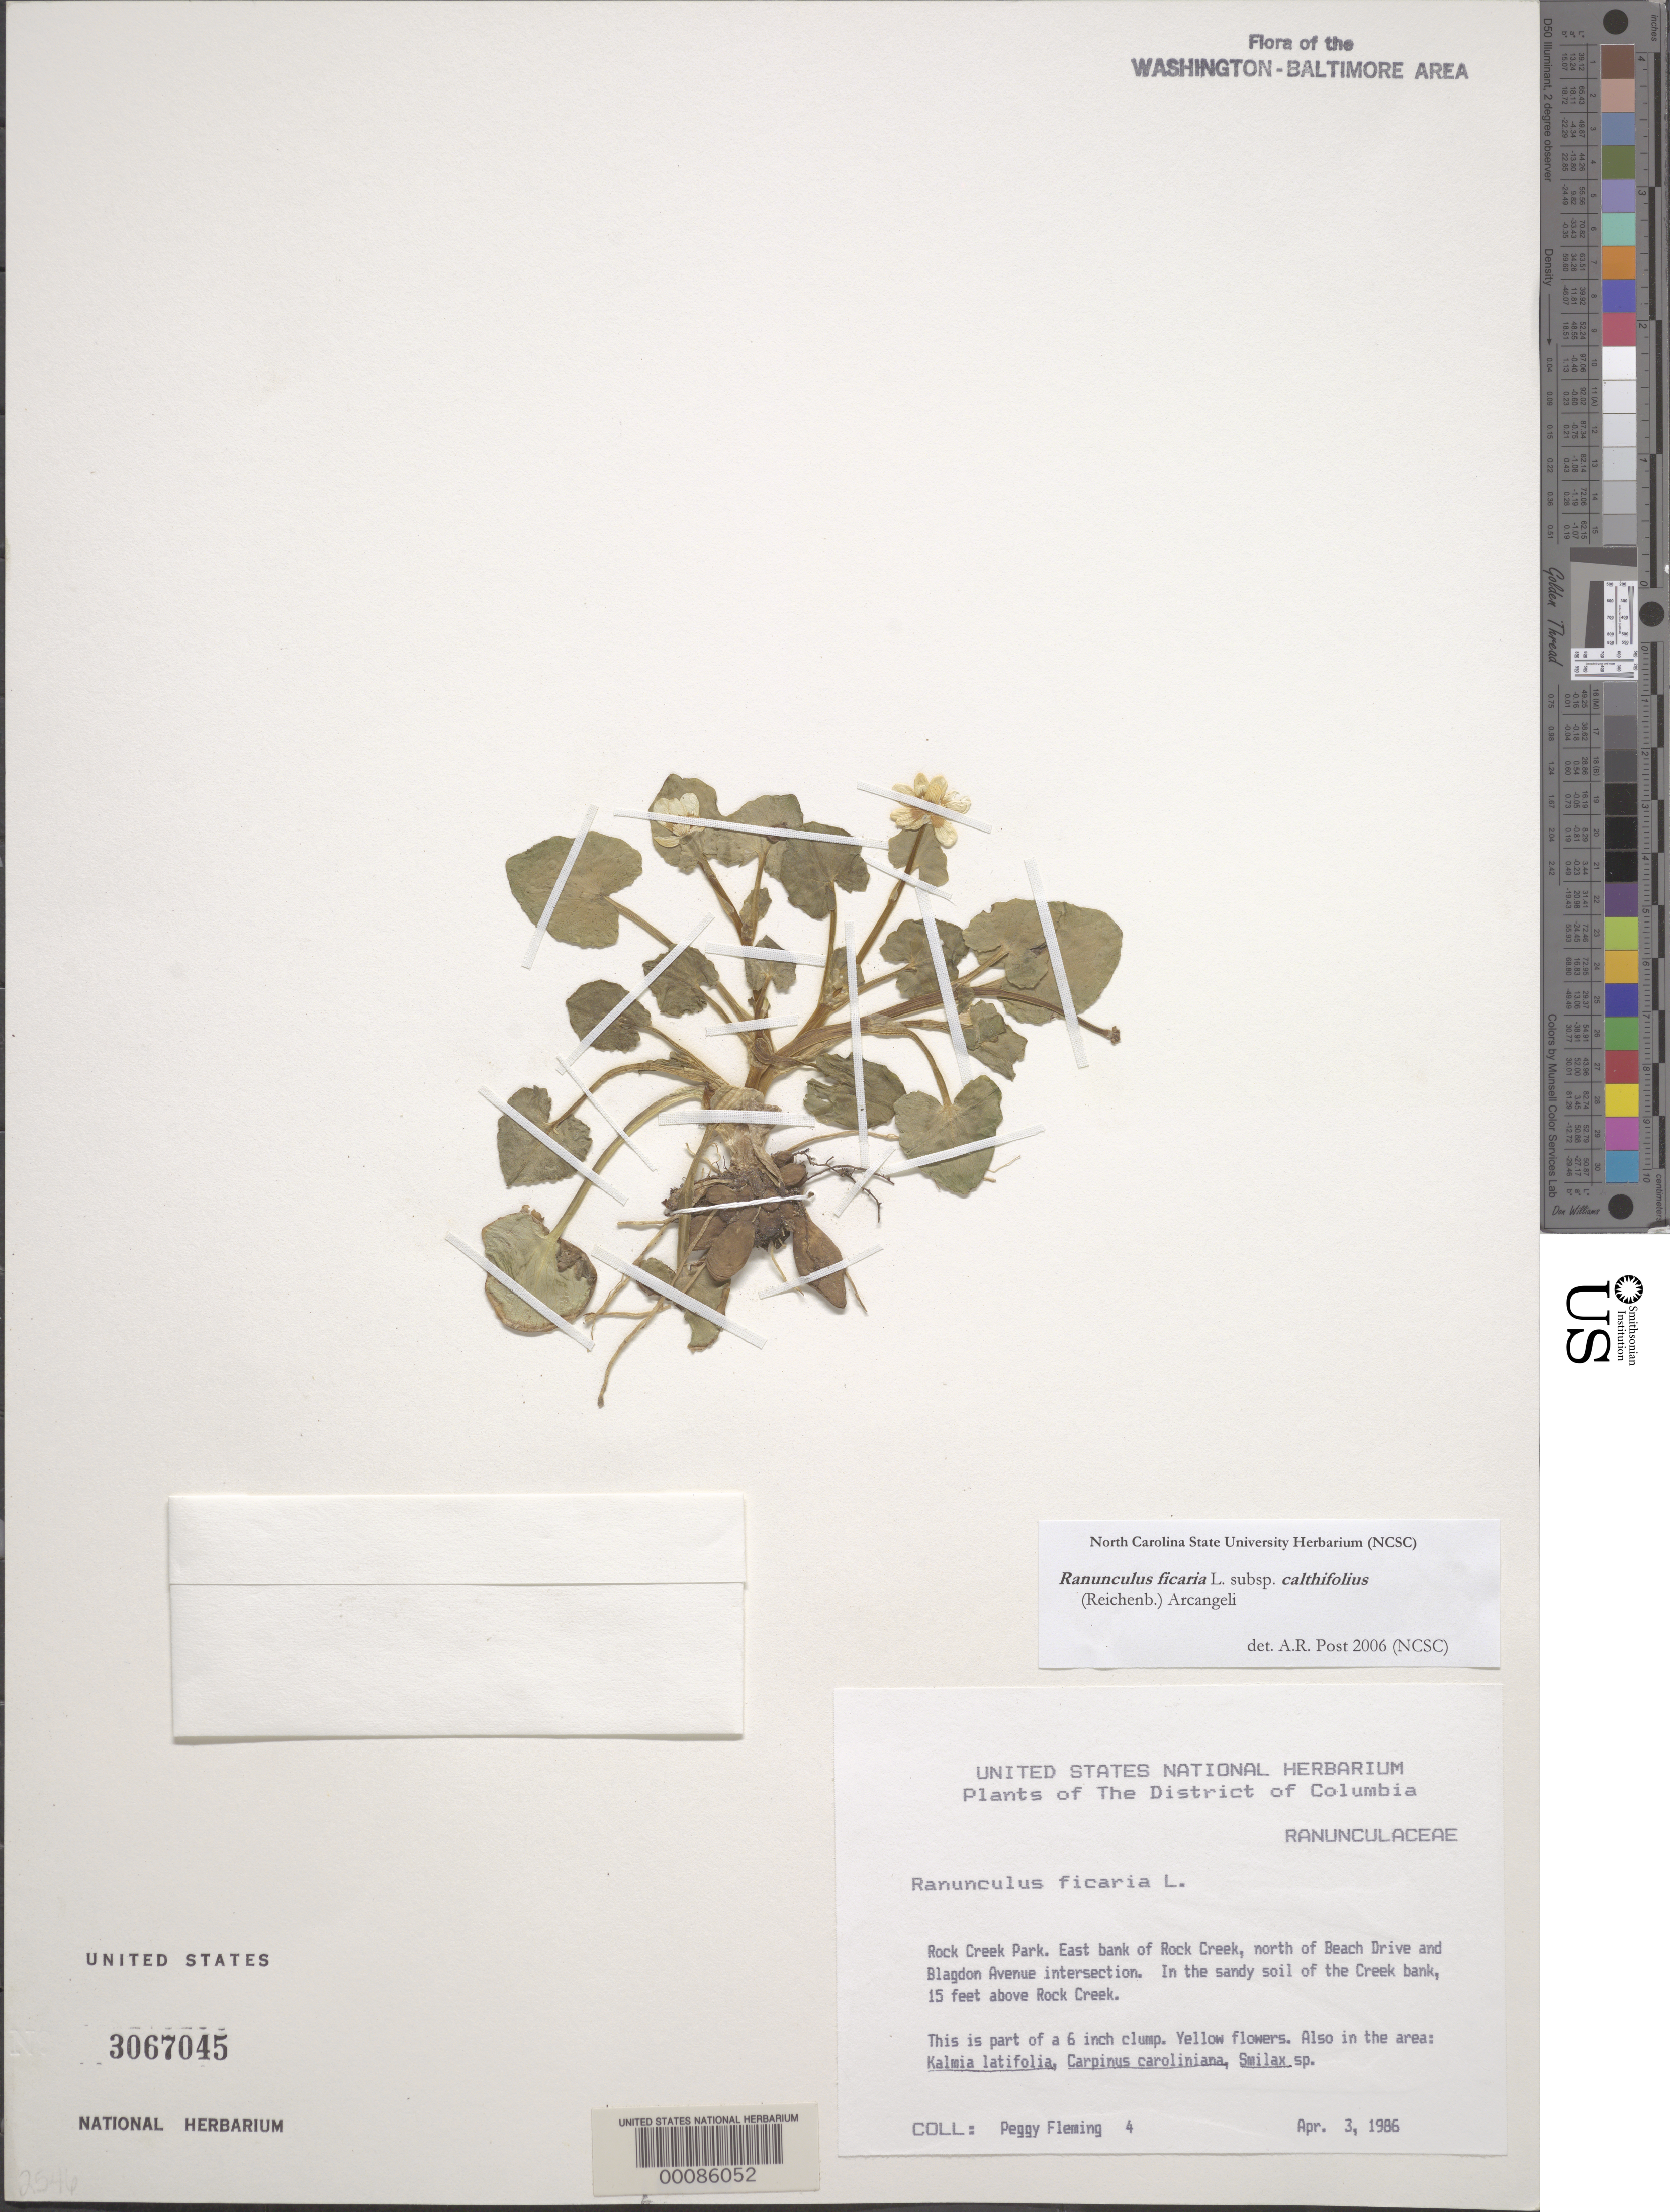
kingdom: Plantae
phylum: Tracheophyta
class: Magnoliopsida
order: Ranunculales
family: Ranunculaceae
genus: Ficaria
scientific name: Ficaria verna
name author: Huds.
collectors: P. Fleming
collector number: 4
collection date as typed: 03 Apr 1986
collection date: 1986-04-03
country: United States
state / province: District of Columbia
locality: Near Blagdon Avenue intersection.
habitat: In the sandy soil of the creek bank, 15 feet above rock creek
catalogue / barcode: US 3067045